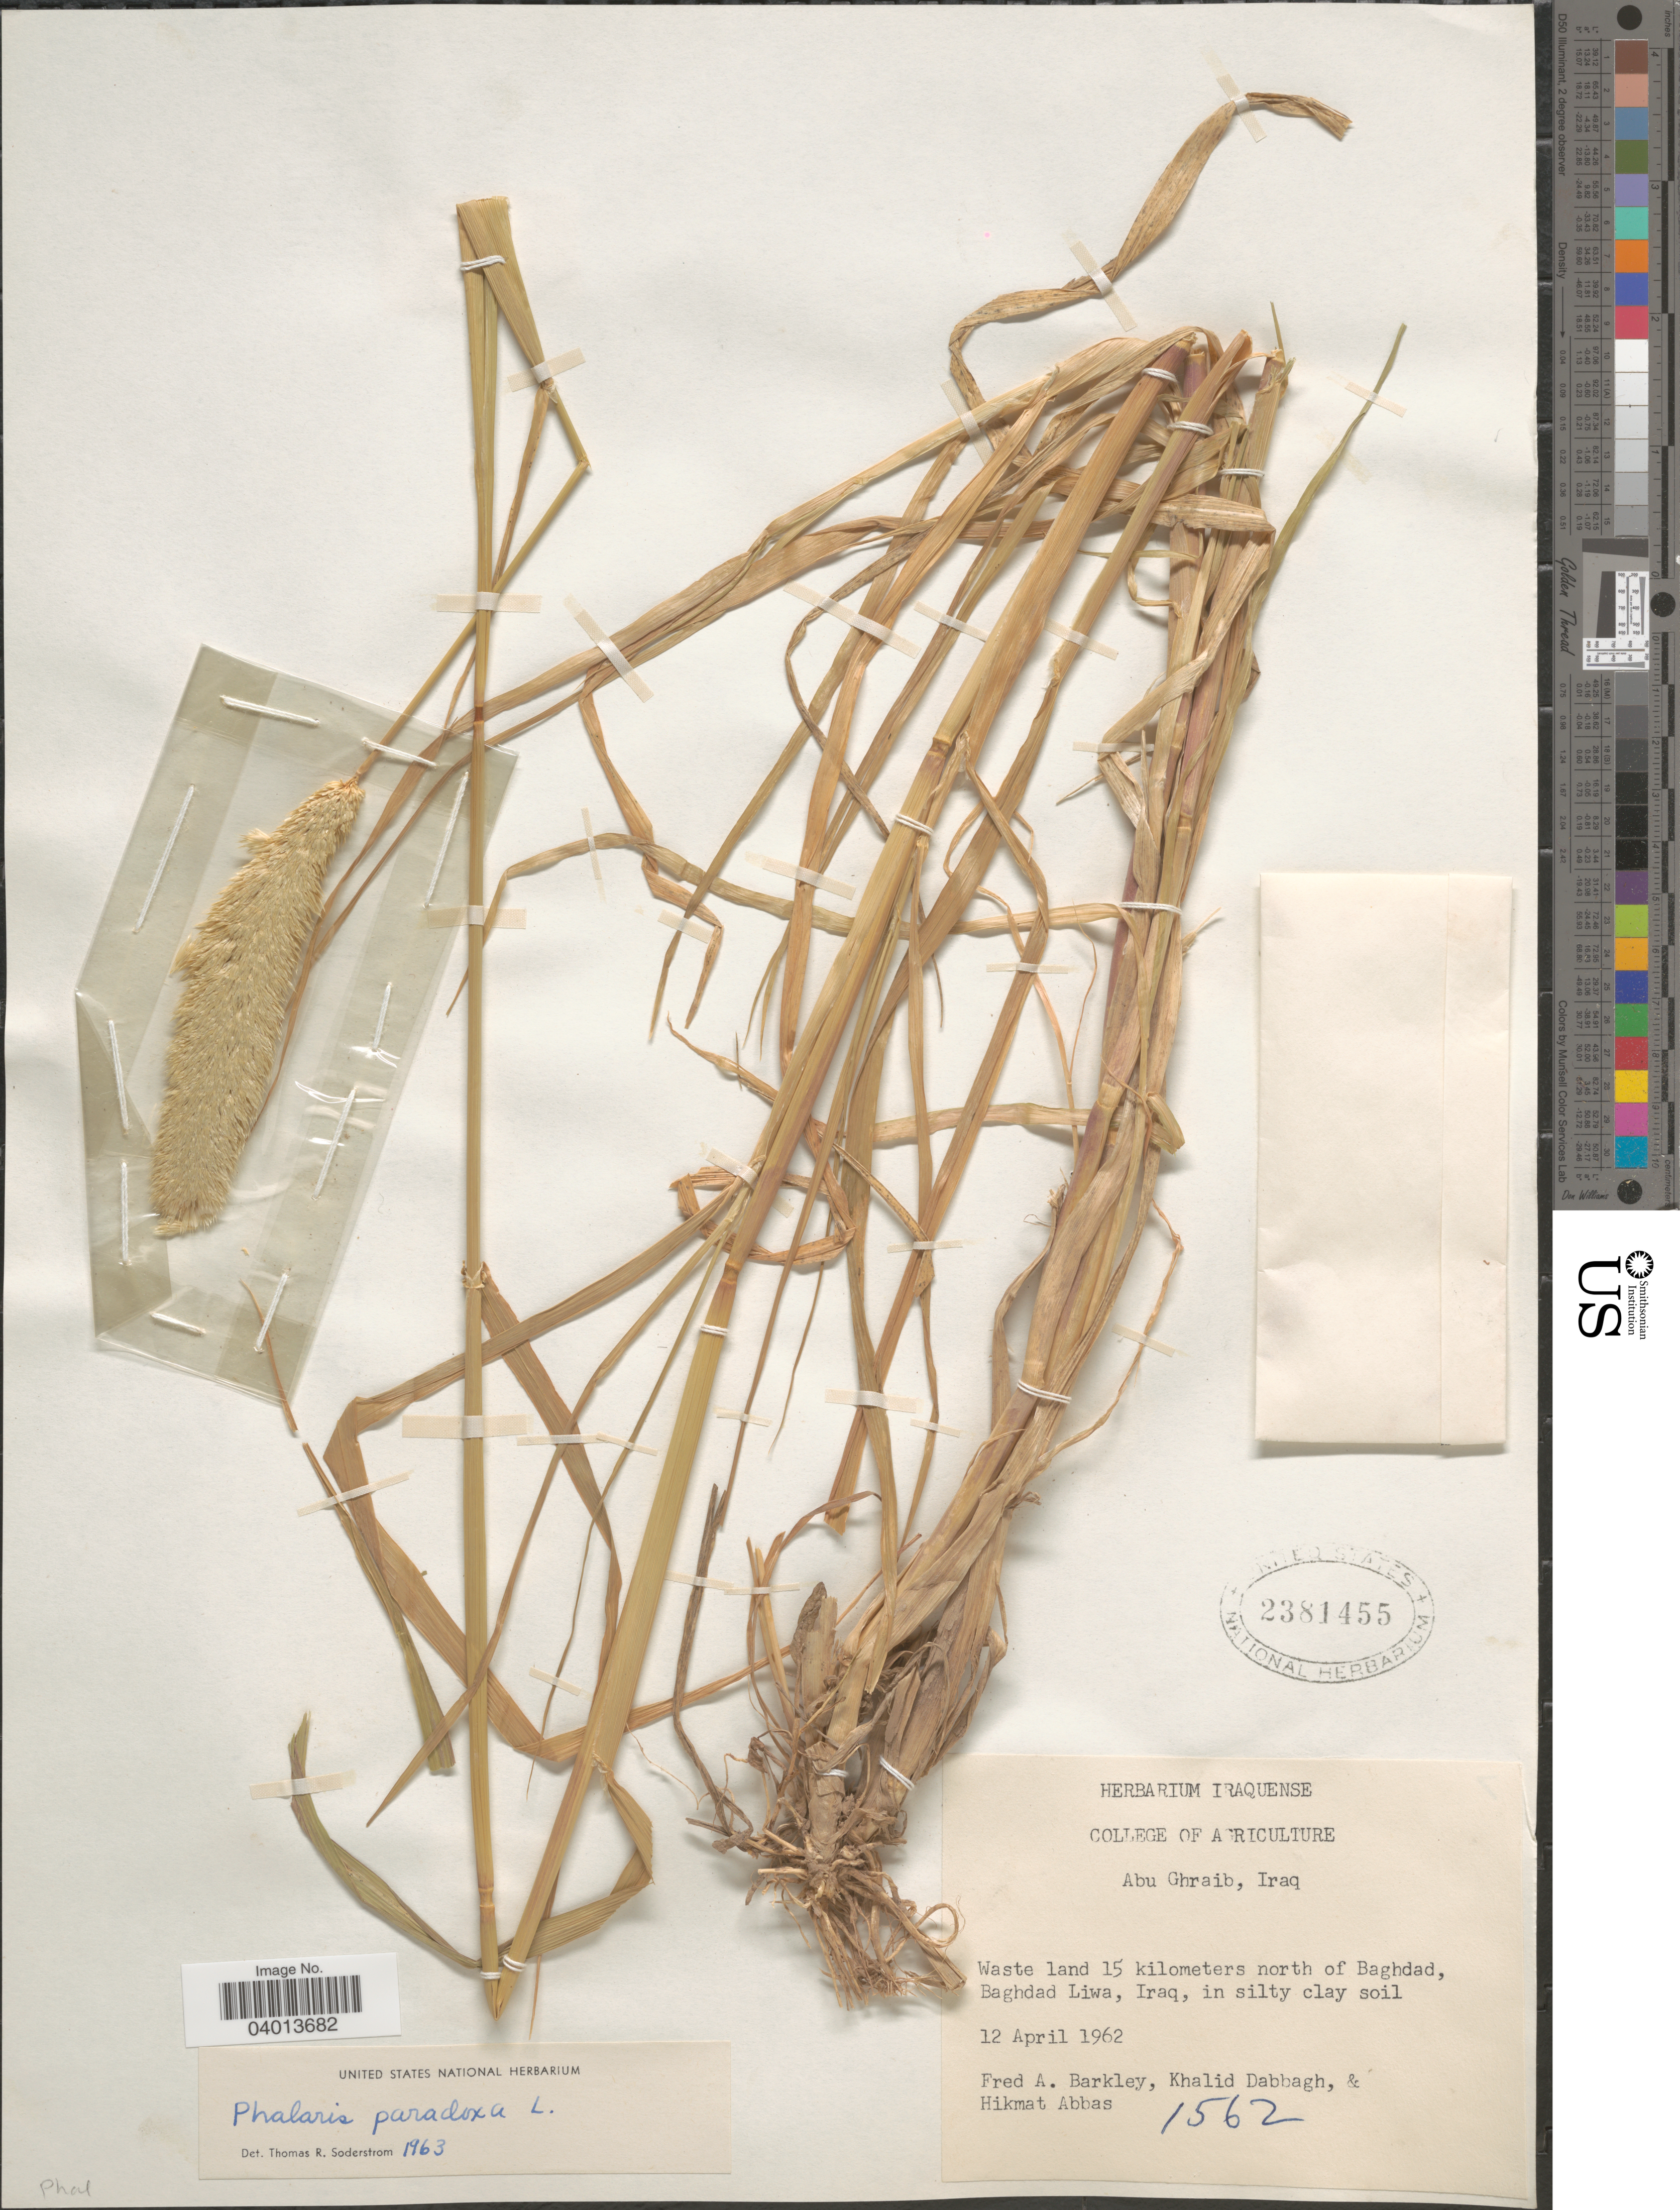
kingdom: Plantae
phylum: Tracheophyta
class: Liliopsida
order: Poales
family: Poaceae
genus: Phalaris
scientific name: Phalaris paradoxa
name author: L.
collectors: F. A. Barkley, K. Dabbagh & H. Abbas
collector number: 1562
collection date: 1962-04-12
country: Iraq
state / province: Baghdad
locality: Abu Ghraib. 15 kilometers north of Baghdad, Baghdad Liwa.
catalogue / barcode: US 2381455